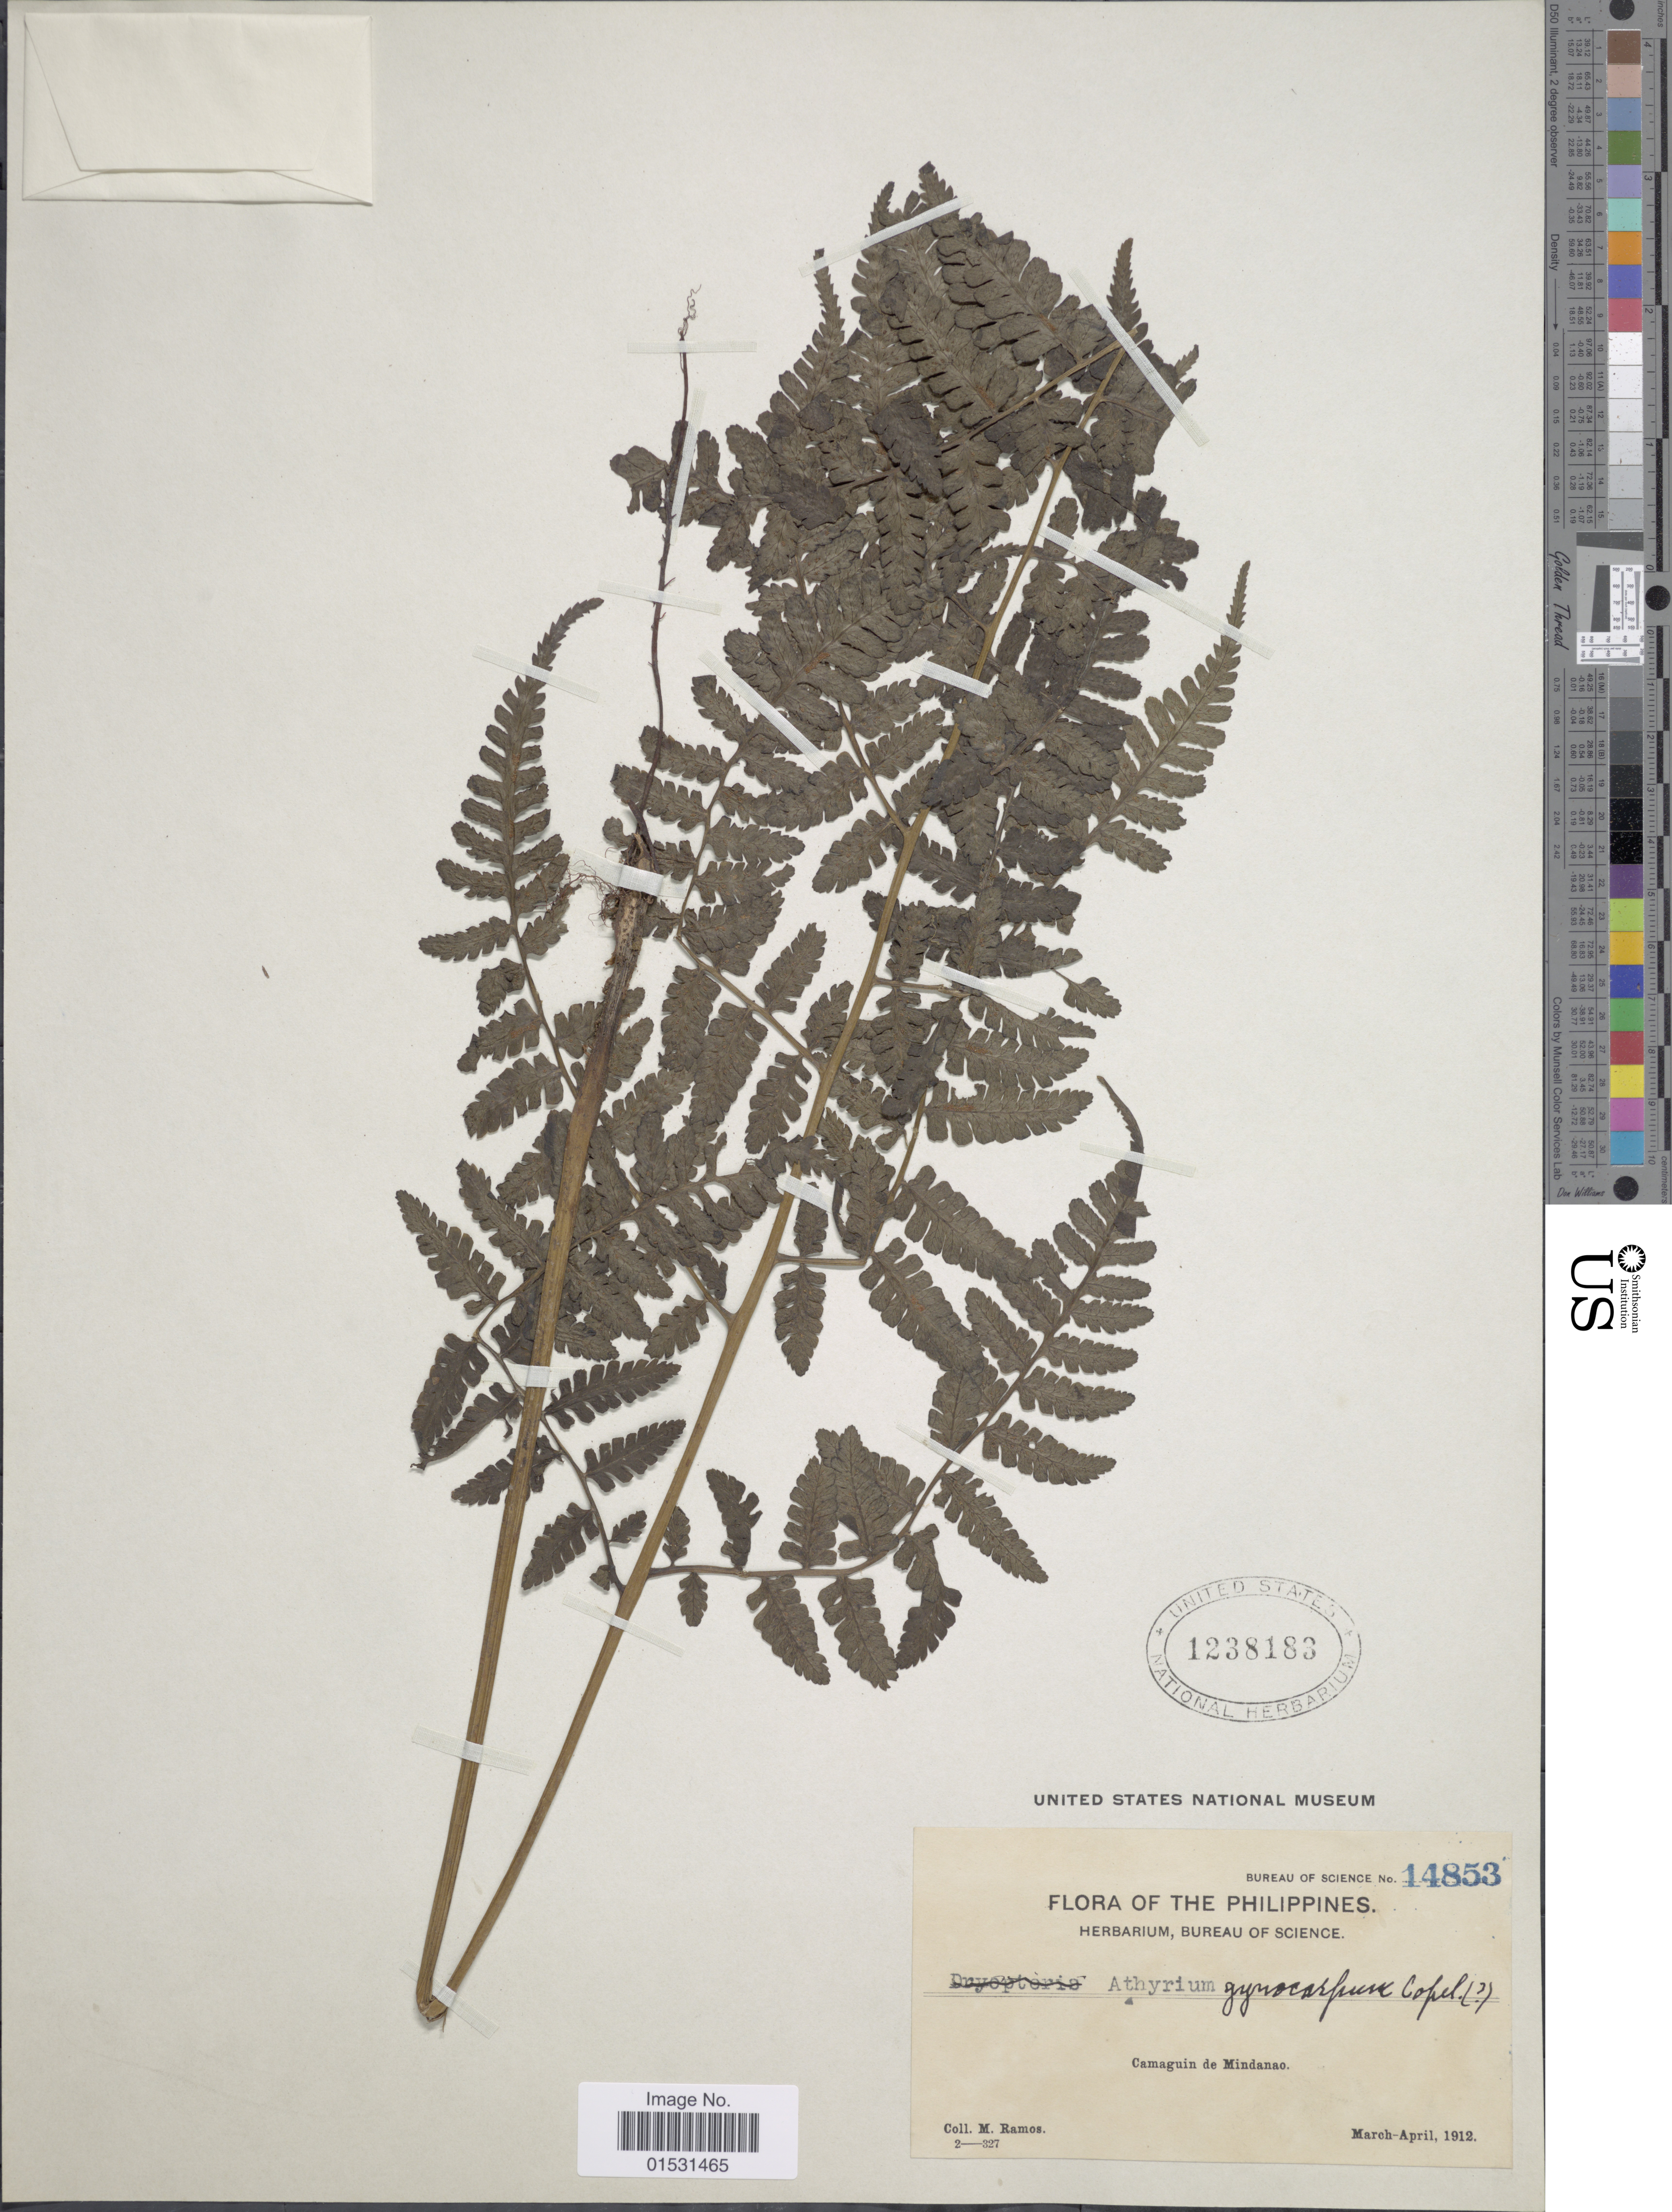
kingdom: Plantae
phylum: Tracheophyta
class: Polypodiopsida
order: Polypodiales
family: Athyriaceae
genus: Athyrium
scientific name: Athyrium gymnocarpum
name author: Copel.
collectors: M. Ramos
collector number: Bureau of Science 14853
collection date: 1912-03/1912-04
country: Philippines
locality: Camaguin de Mindanao.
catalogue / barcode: US 1238183